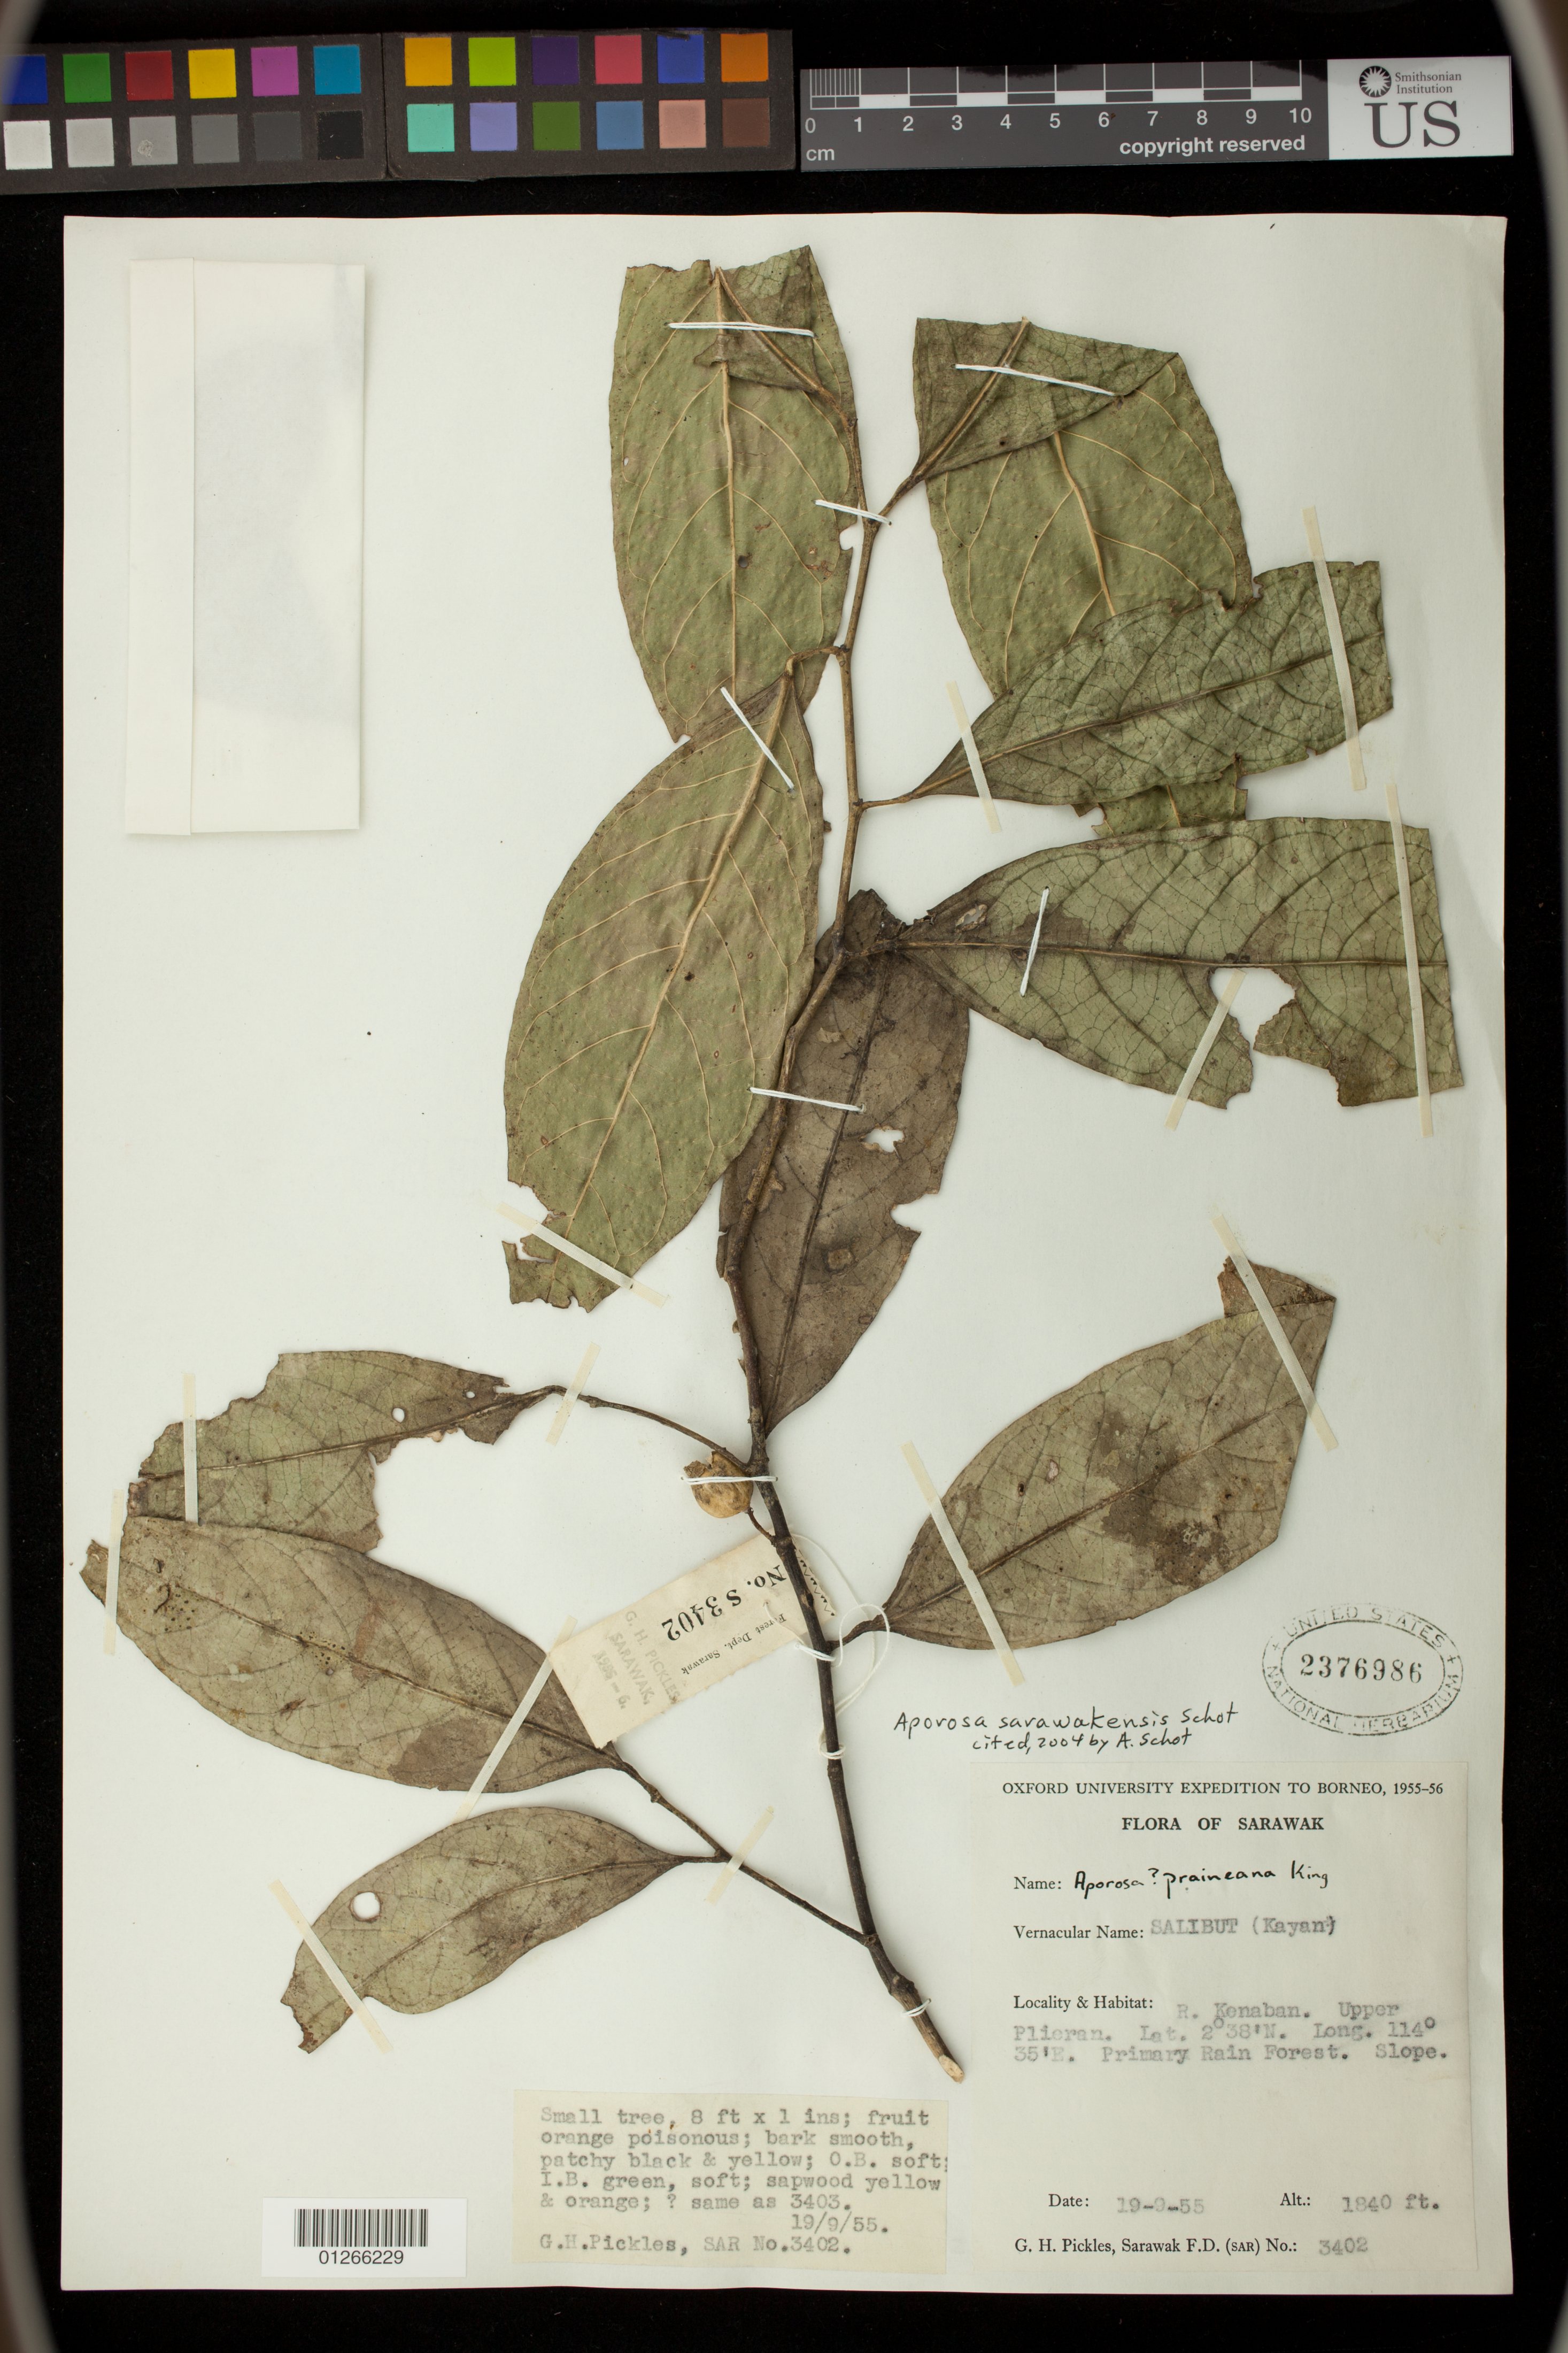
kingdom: Plantae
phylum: Tracheophyta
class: Magnoliopsida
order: Malpighiales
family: Phyllanthaceae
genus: Aporosa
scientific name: Aporosa sarawakensis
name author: Schot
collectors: G. Pickles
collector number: SAR 3402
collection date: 1955-09-19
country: Malaysia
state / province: Sarawak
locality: R. Kenaban. Upper Plieran.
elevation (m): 561